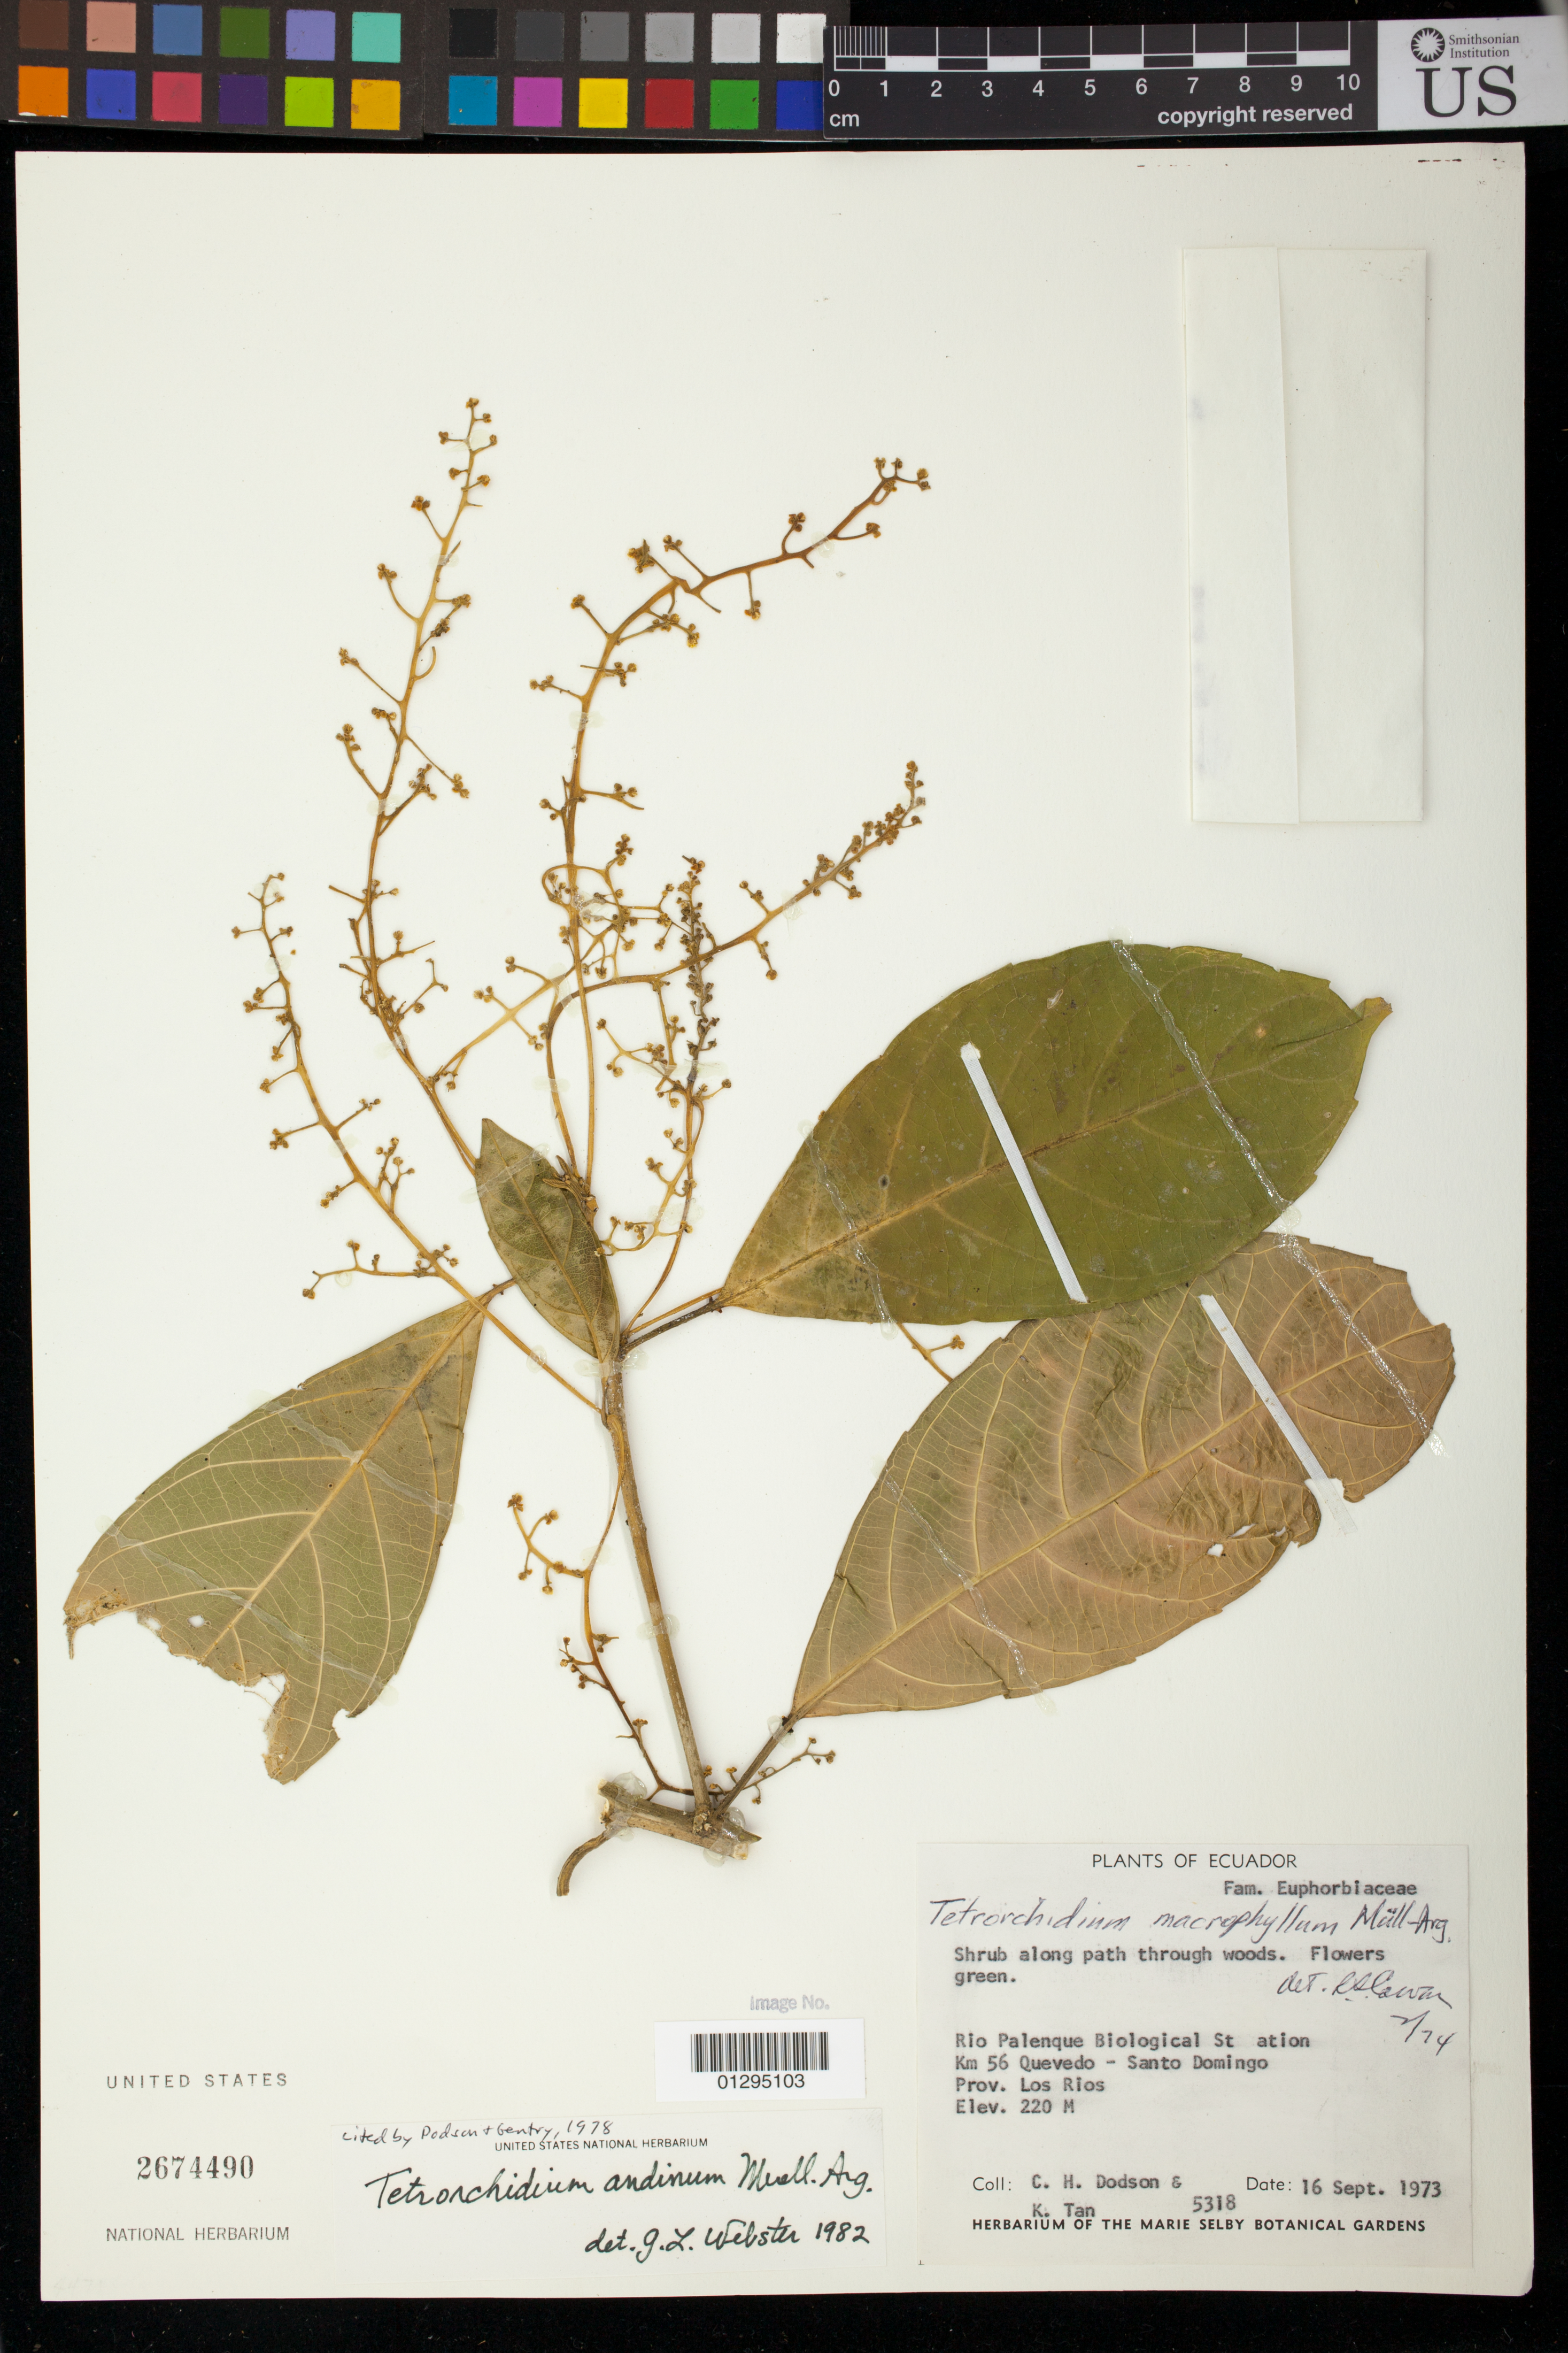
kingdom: Plantae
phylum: Tracheophyta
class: Magnoliopsida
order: Malpighiales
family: Euphorbiaceae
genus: Tetrorchidium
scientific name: Tetrorchidium andinum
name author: Müll. Arg.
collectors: C. H. Dodson & K. Tan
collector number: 5318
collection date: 1973-09-16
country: Ecuador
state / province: Los Ríos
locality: Rio Palenque Biological Station, km 56 Quevedo-Santo Domingo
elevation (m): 220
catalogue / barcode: US 2674490